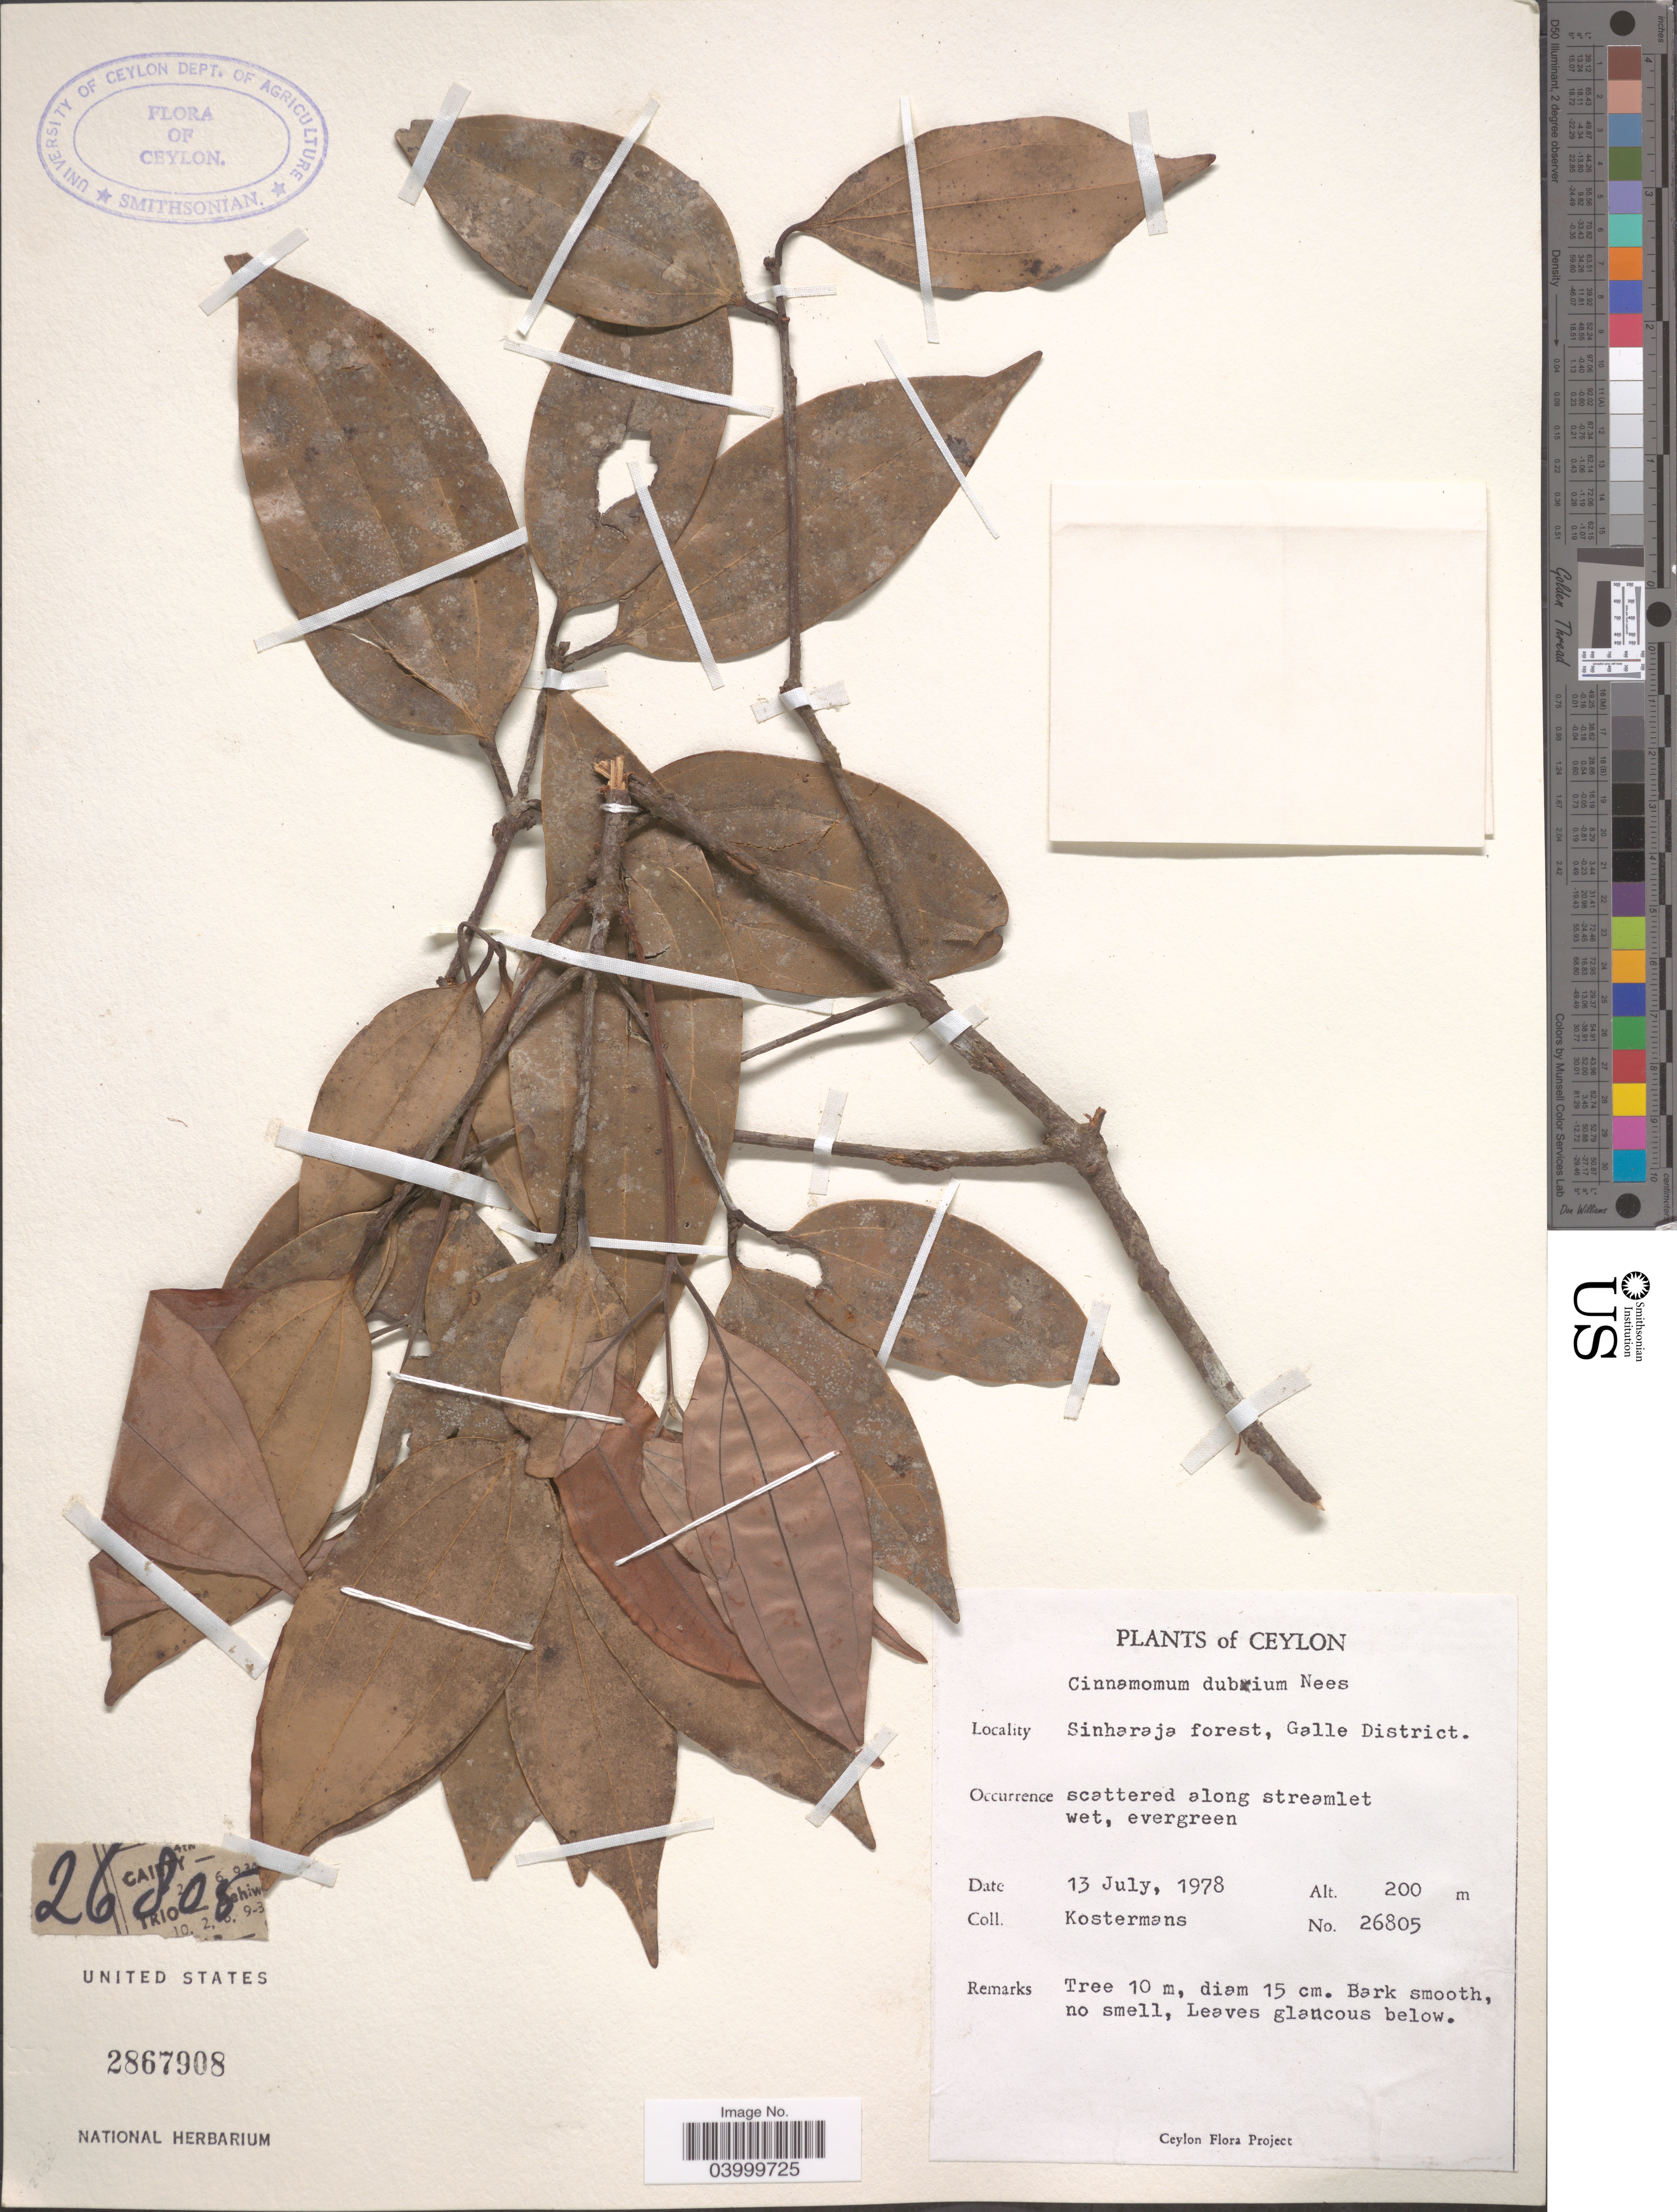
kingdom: Plantae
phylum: Tracheophyta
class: Magnoliopsida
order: Laurales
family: Lauraceae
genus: Cinnamomum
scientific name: Cinnamomum dubium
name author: Nees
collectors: Kostermans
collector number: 26805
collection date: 1978-07-13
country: Sri Lanka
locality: Ceylon. Sinharaja forest, Galle District.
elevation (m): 200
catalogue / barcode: US 2867908